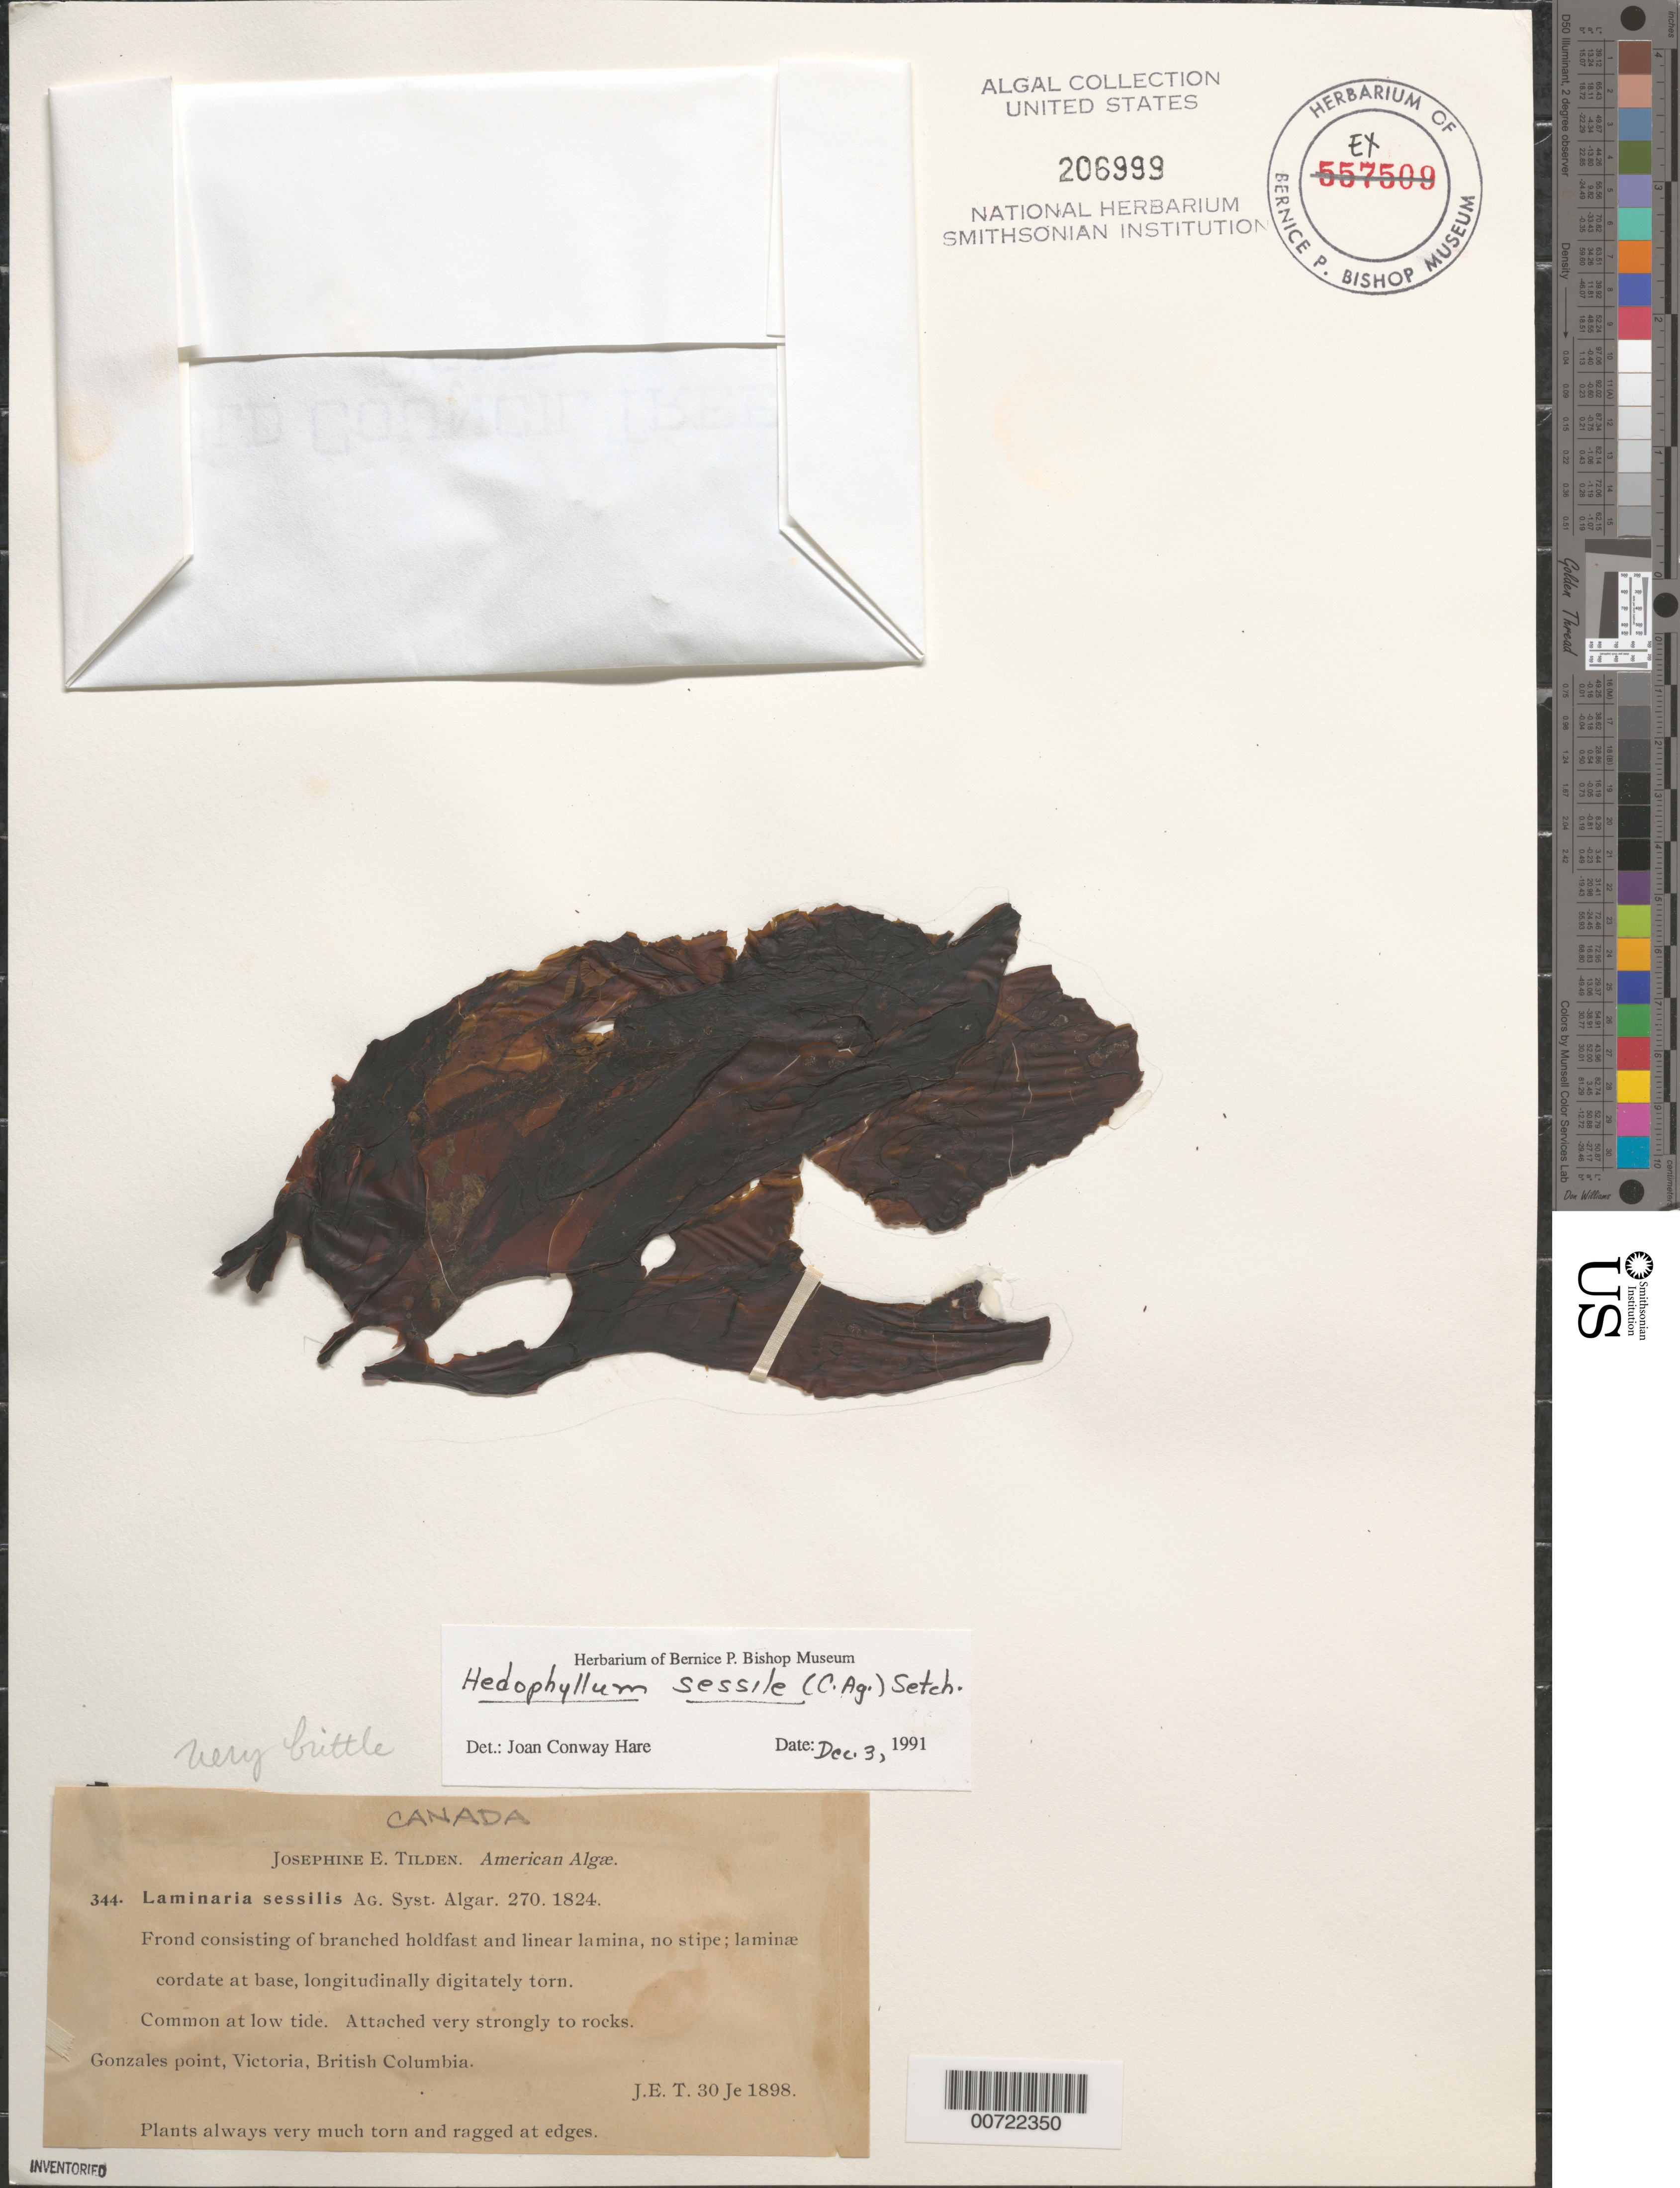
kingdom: Chromista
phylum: Ochrophyta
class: Phaeophyceae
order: Laminariales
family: Laminariaceae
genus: Hedophyllum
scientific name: Hedophyllum sessile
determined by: Hare, Joan Conway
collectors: J. E. Tilden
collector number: JET 344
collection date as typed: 30 Jun 1898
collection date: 1898-06-30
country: Canada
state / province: British Columbia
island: Vancouver Island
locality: Gonzales Point, Victoria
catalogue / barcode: US 206999